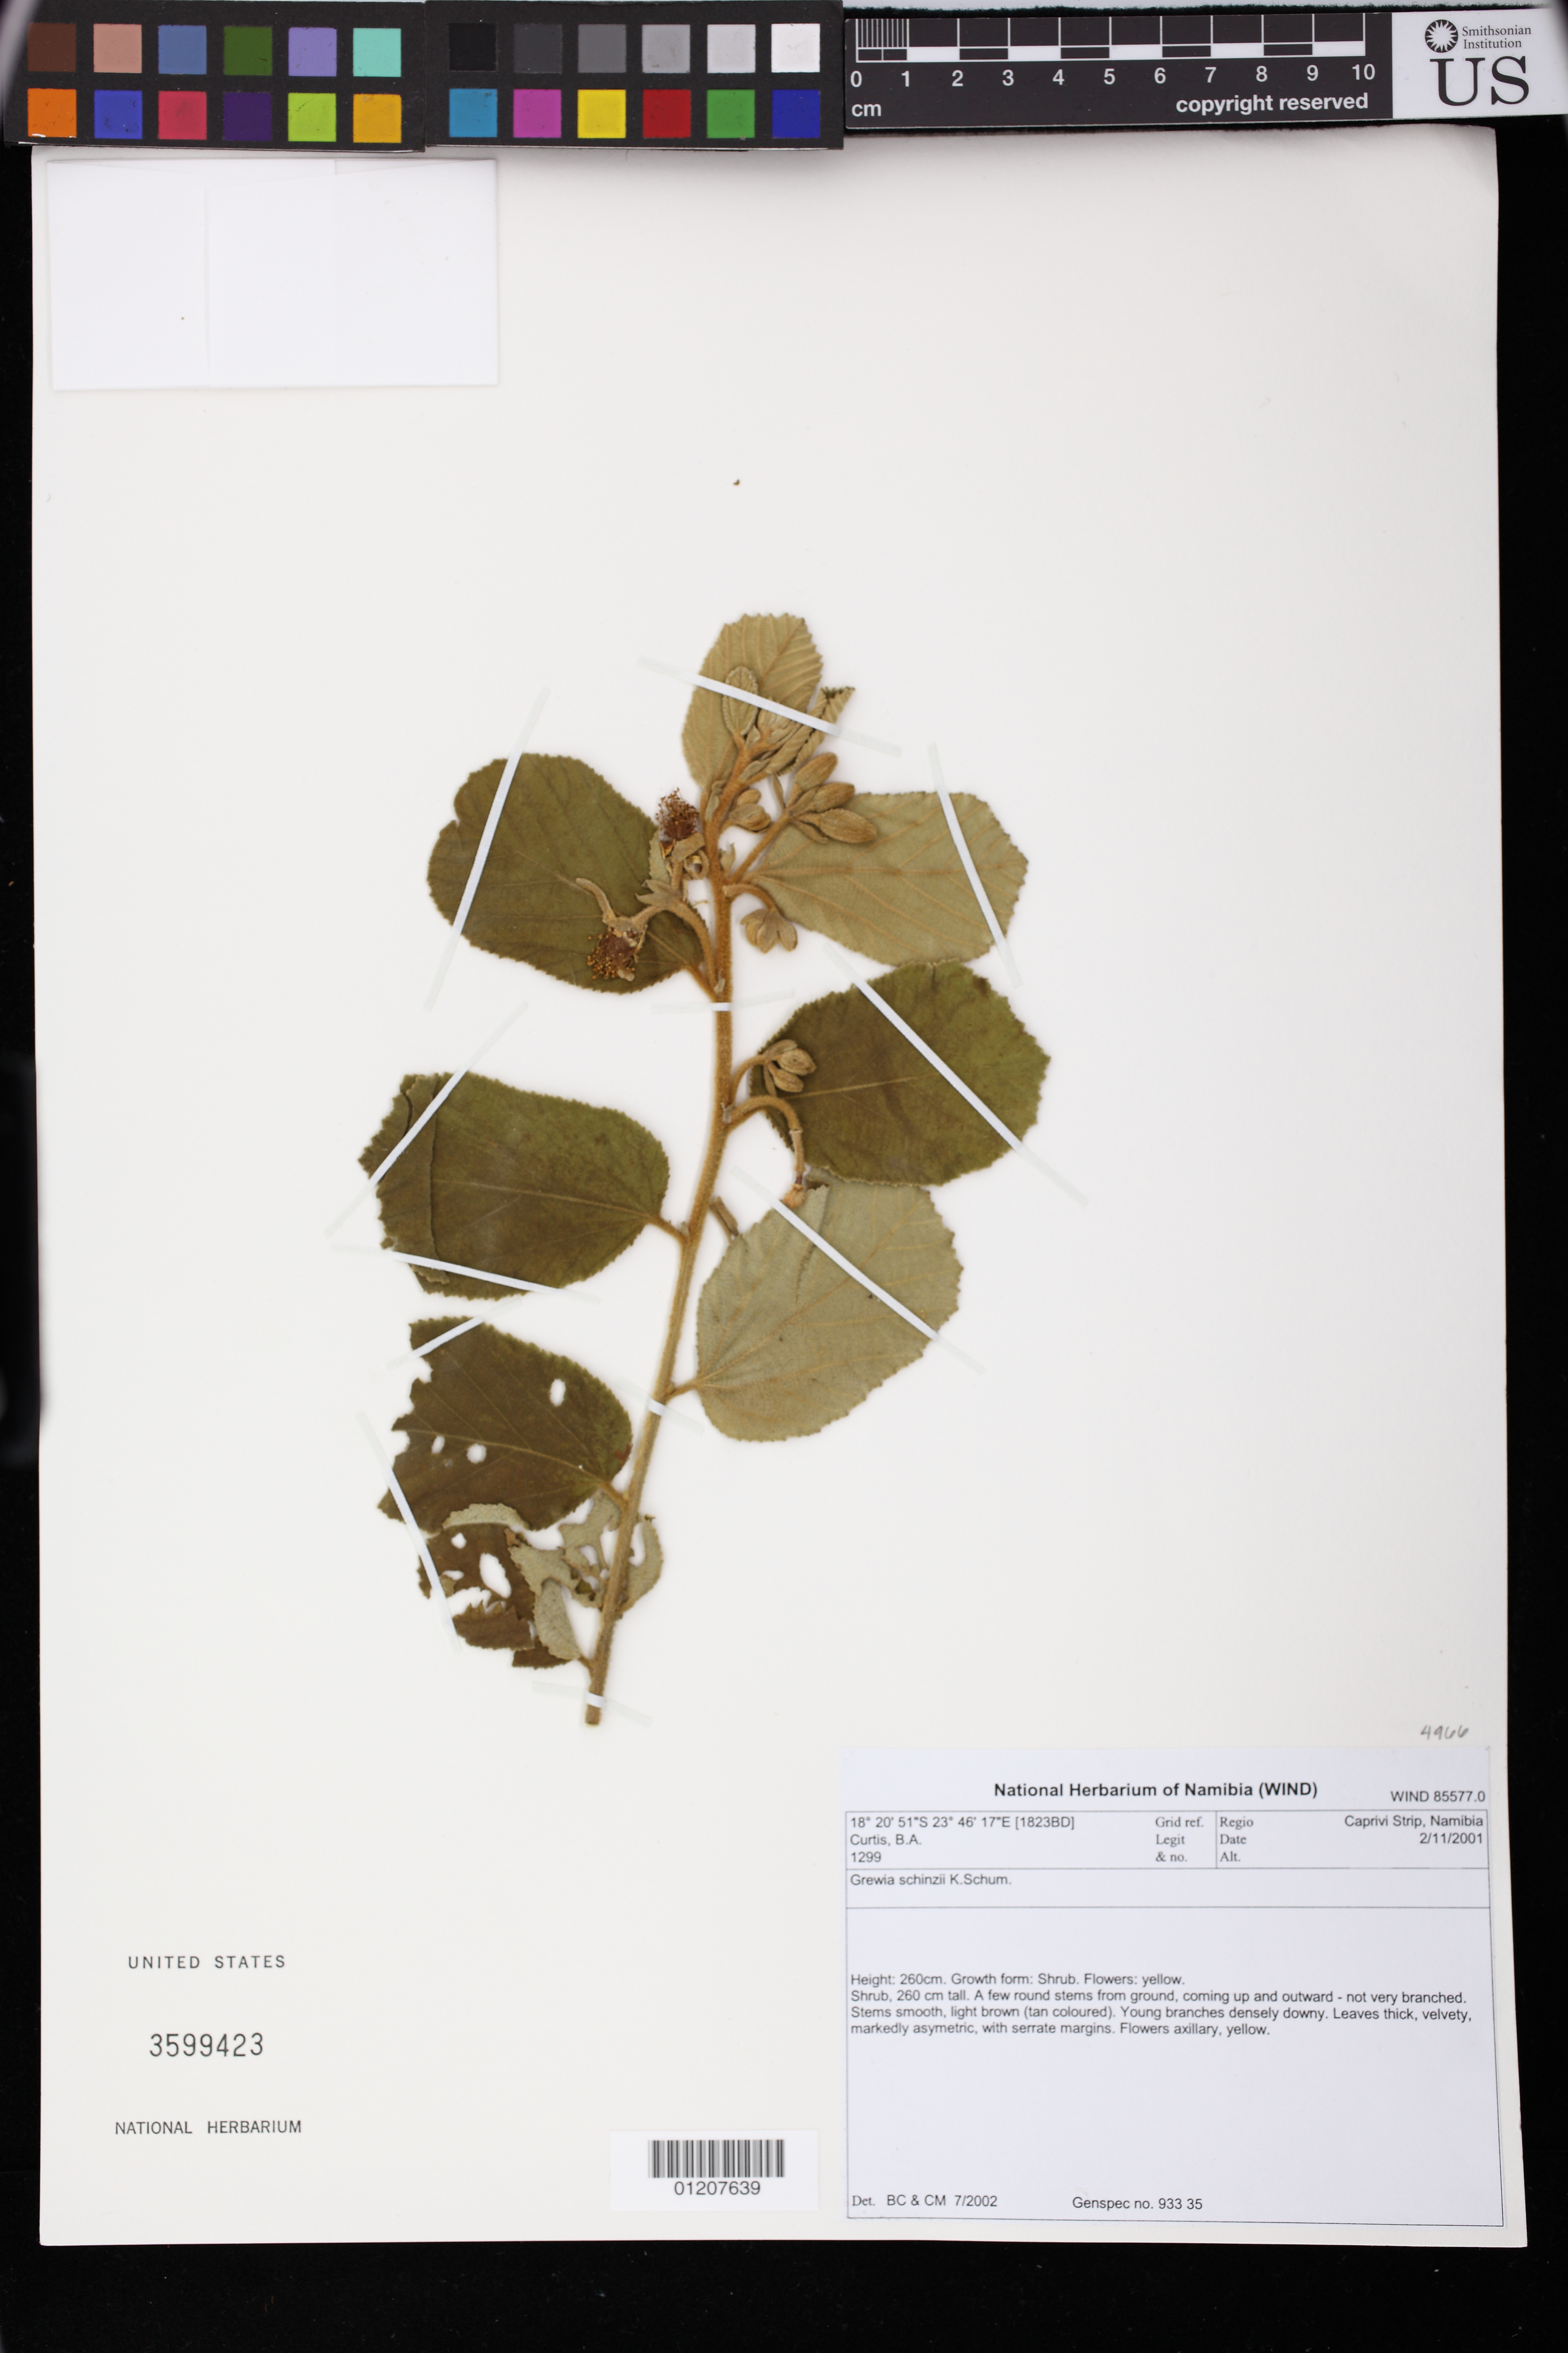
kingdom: Plantae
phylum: Tracheophyta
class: Magnoliopsida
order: Malvales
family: Malvaceae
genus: Grewia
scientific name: Grewia schinzii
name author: K. Schum.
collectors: B. A. Curtis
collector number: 1299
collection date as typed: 11 Feb 2001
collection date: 2001-02-11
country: Namibia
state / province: Caprivi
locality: Caprivi Strip, Namibia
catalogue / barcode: US 3599423